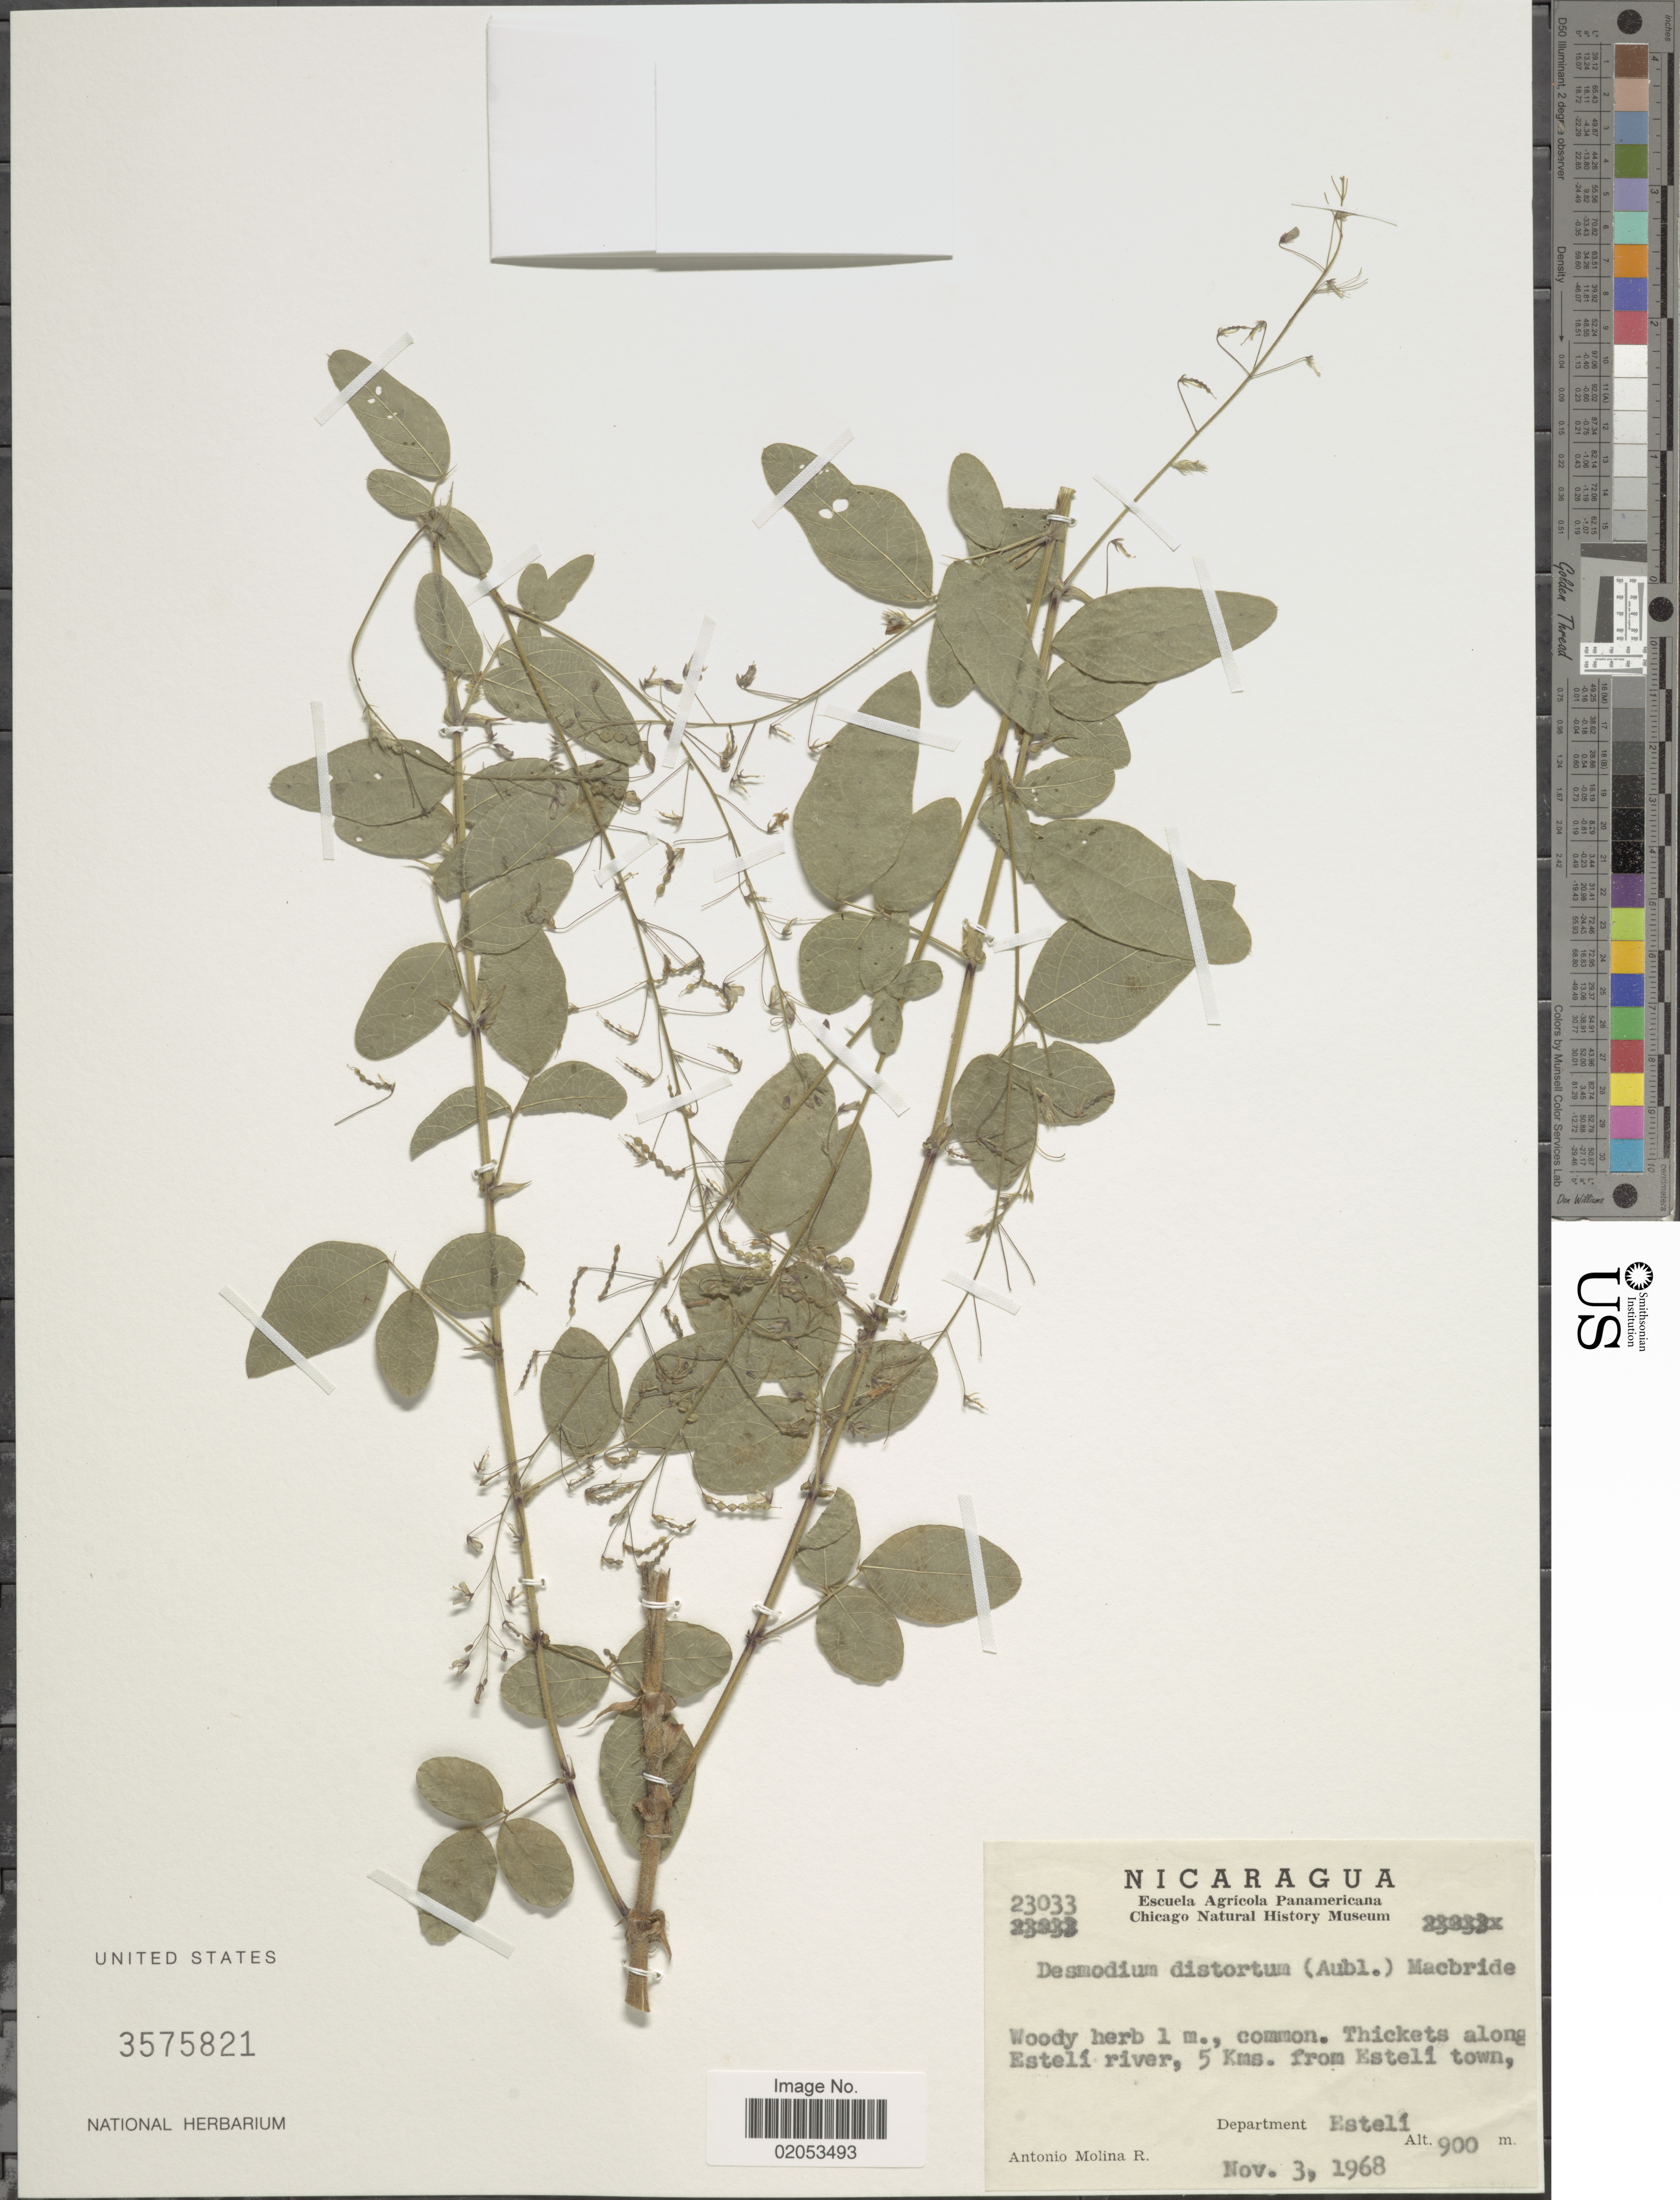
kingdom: Plantae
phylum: Tracheophyta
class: Magnoliopsida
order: Fabales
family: Fabaceae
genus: Desmodium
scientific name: Desmodium distortum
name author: (Aubl.) J.F. Macbr.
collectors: A. Molina R.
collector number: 23033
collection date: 1968-11-03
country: Nicaragua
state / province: Esteli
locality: Thickets along Estelí river, 5 Kms from Estelí town, Department Estelí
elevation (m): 900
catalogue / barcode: US 3575821